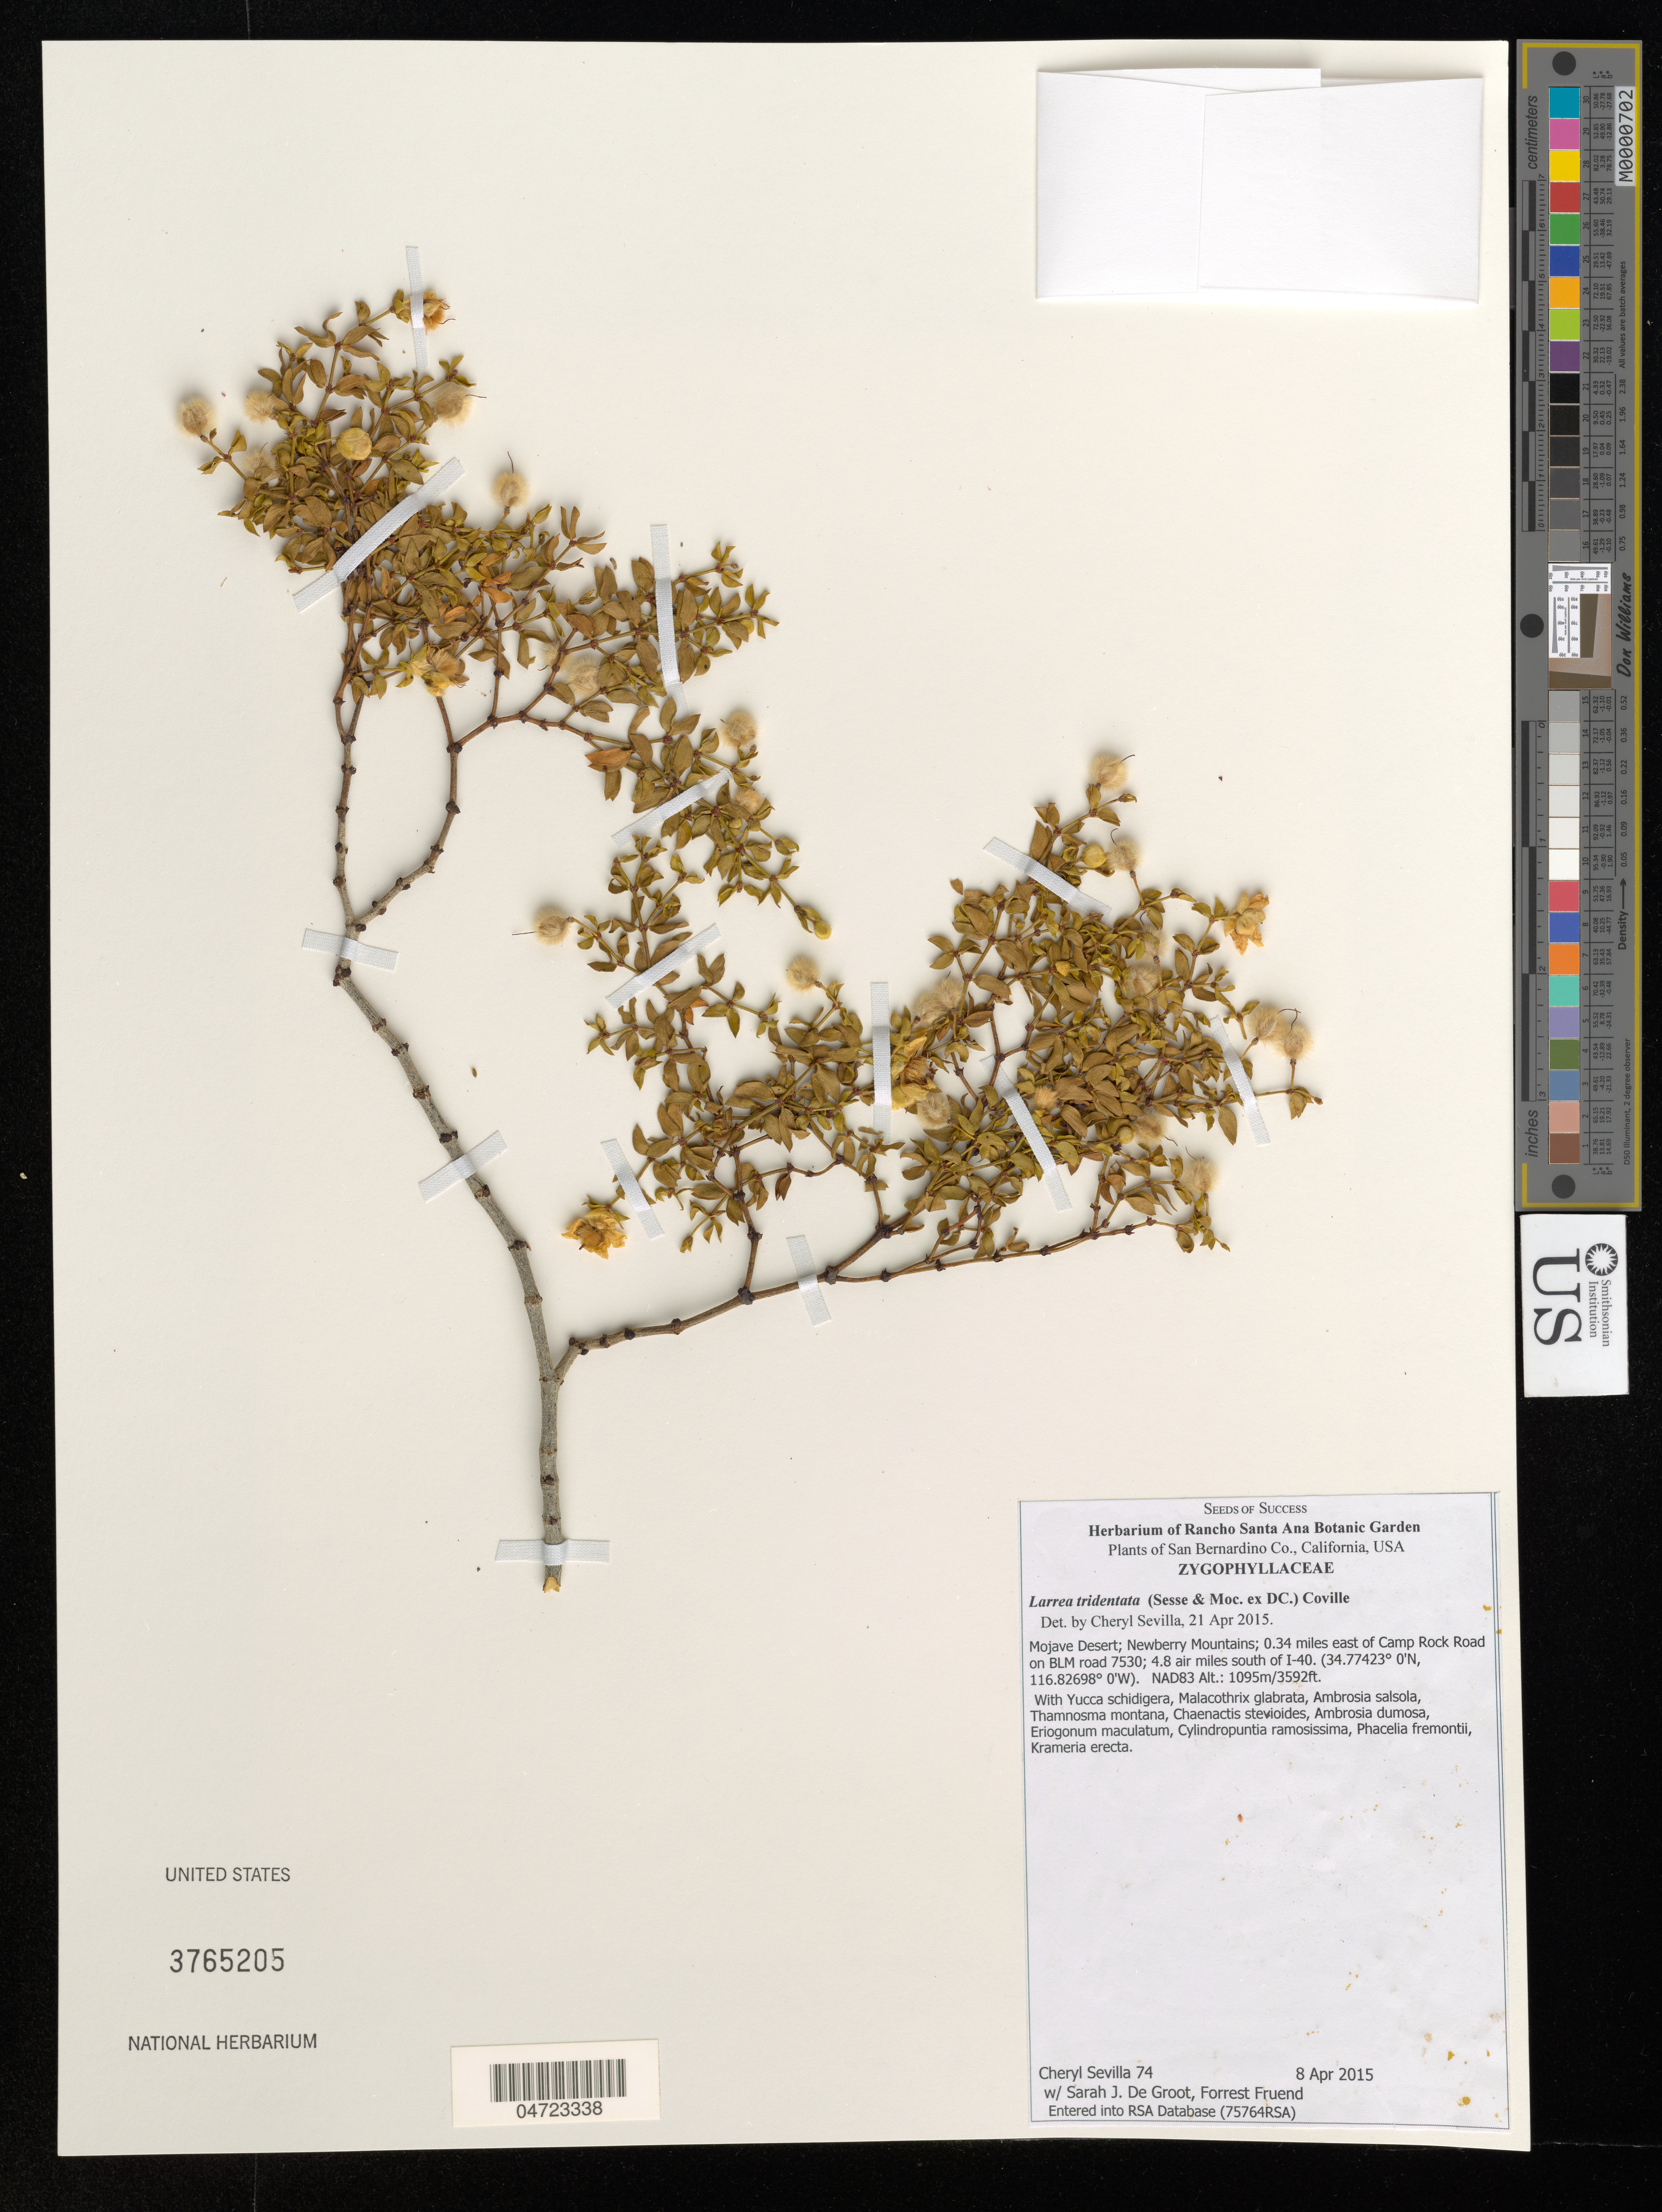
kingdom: Plantae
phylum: Tracheophyta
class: Magnoliopsida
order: Zygophyllales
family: Zygophyllaceae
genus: Larrea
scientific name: Larrea tridentata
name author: (Sessé & Moc. ex DC.) Coville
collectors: C. Sevilla, S. De Groot & F. Fruend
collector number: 74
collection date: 2015-04-08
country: United States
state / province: California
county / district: San Bernardino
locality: San Bernardino Co. Mojave Desert; Newberry Mountains; 0.34 miles east of Camp Rock Road on BLM road 7530; 4.8 air miles south of I-40. NAD83.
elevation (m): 1095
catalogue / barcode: US 3765205